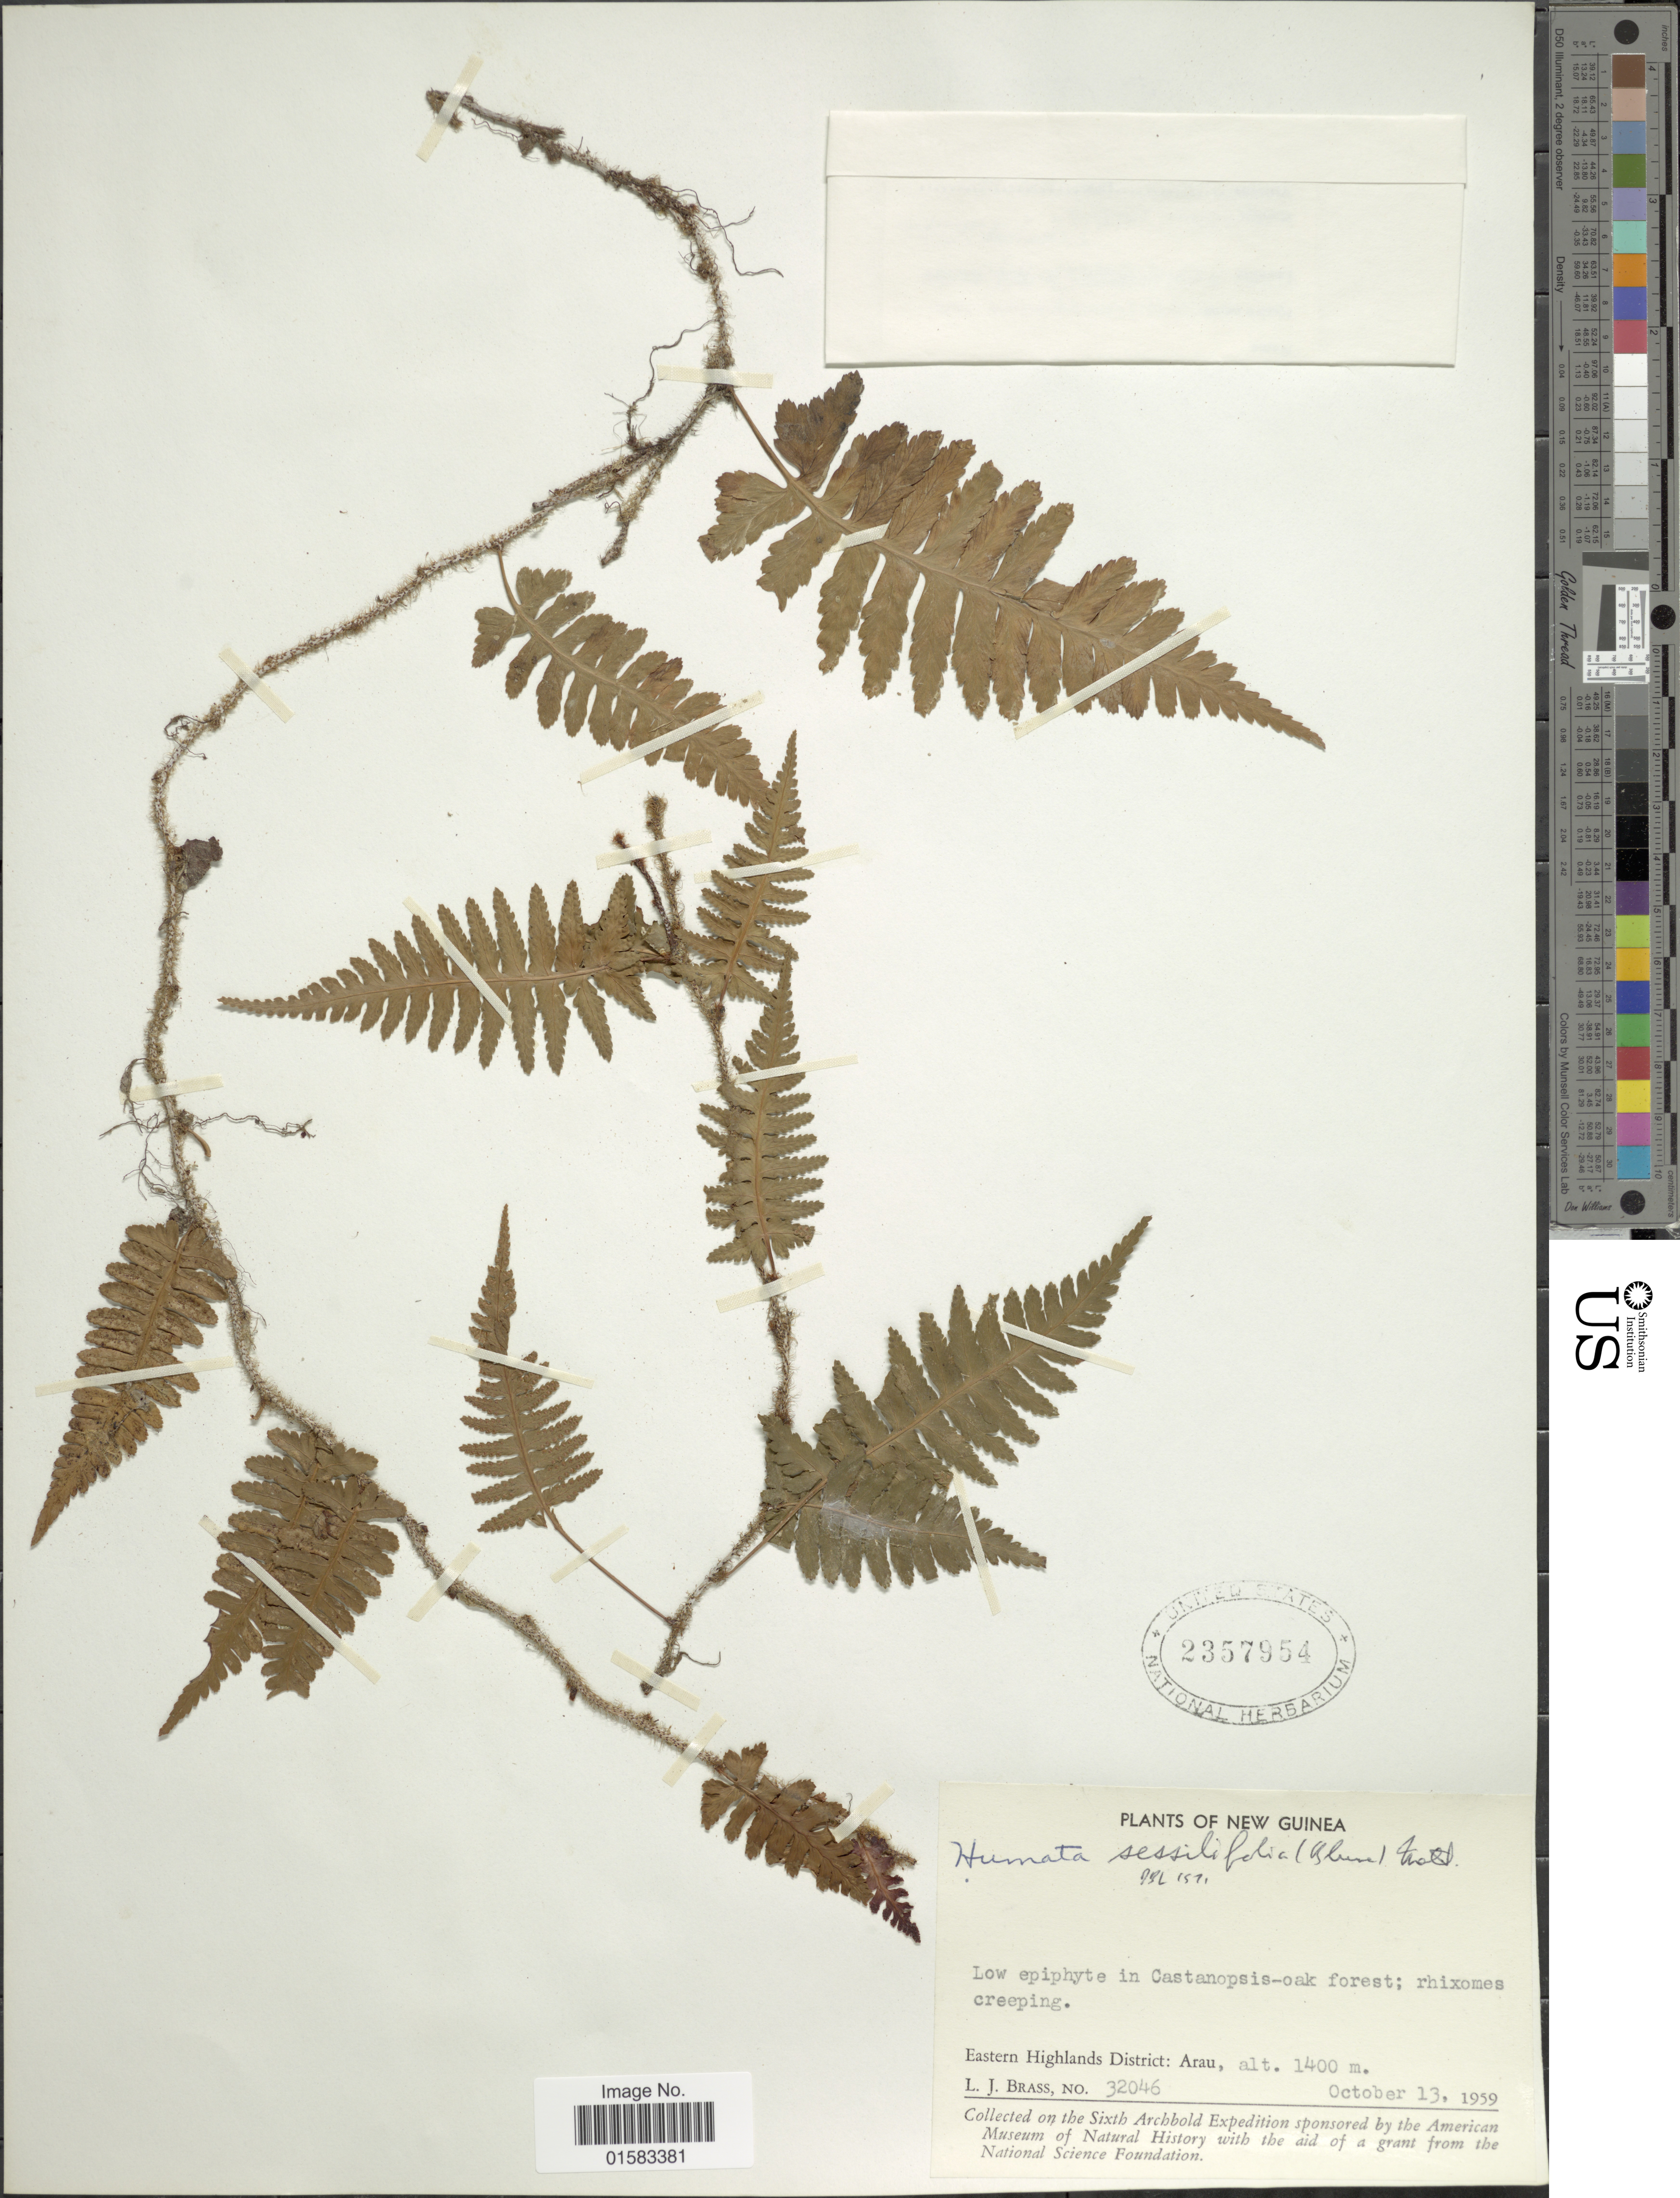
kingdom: Plantae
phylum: Tracheophyta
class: Polypodiopsida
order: Polypodiales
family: Davalliaceae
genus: Davallia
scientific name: Davallia sessilifolia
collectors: L. J. Brass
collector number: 32046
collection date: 1959-10-13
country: Papua New Guinea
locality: New Guinea, Eastern Highlands District, Arau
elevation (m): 1400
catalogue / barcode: US 2357954